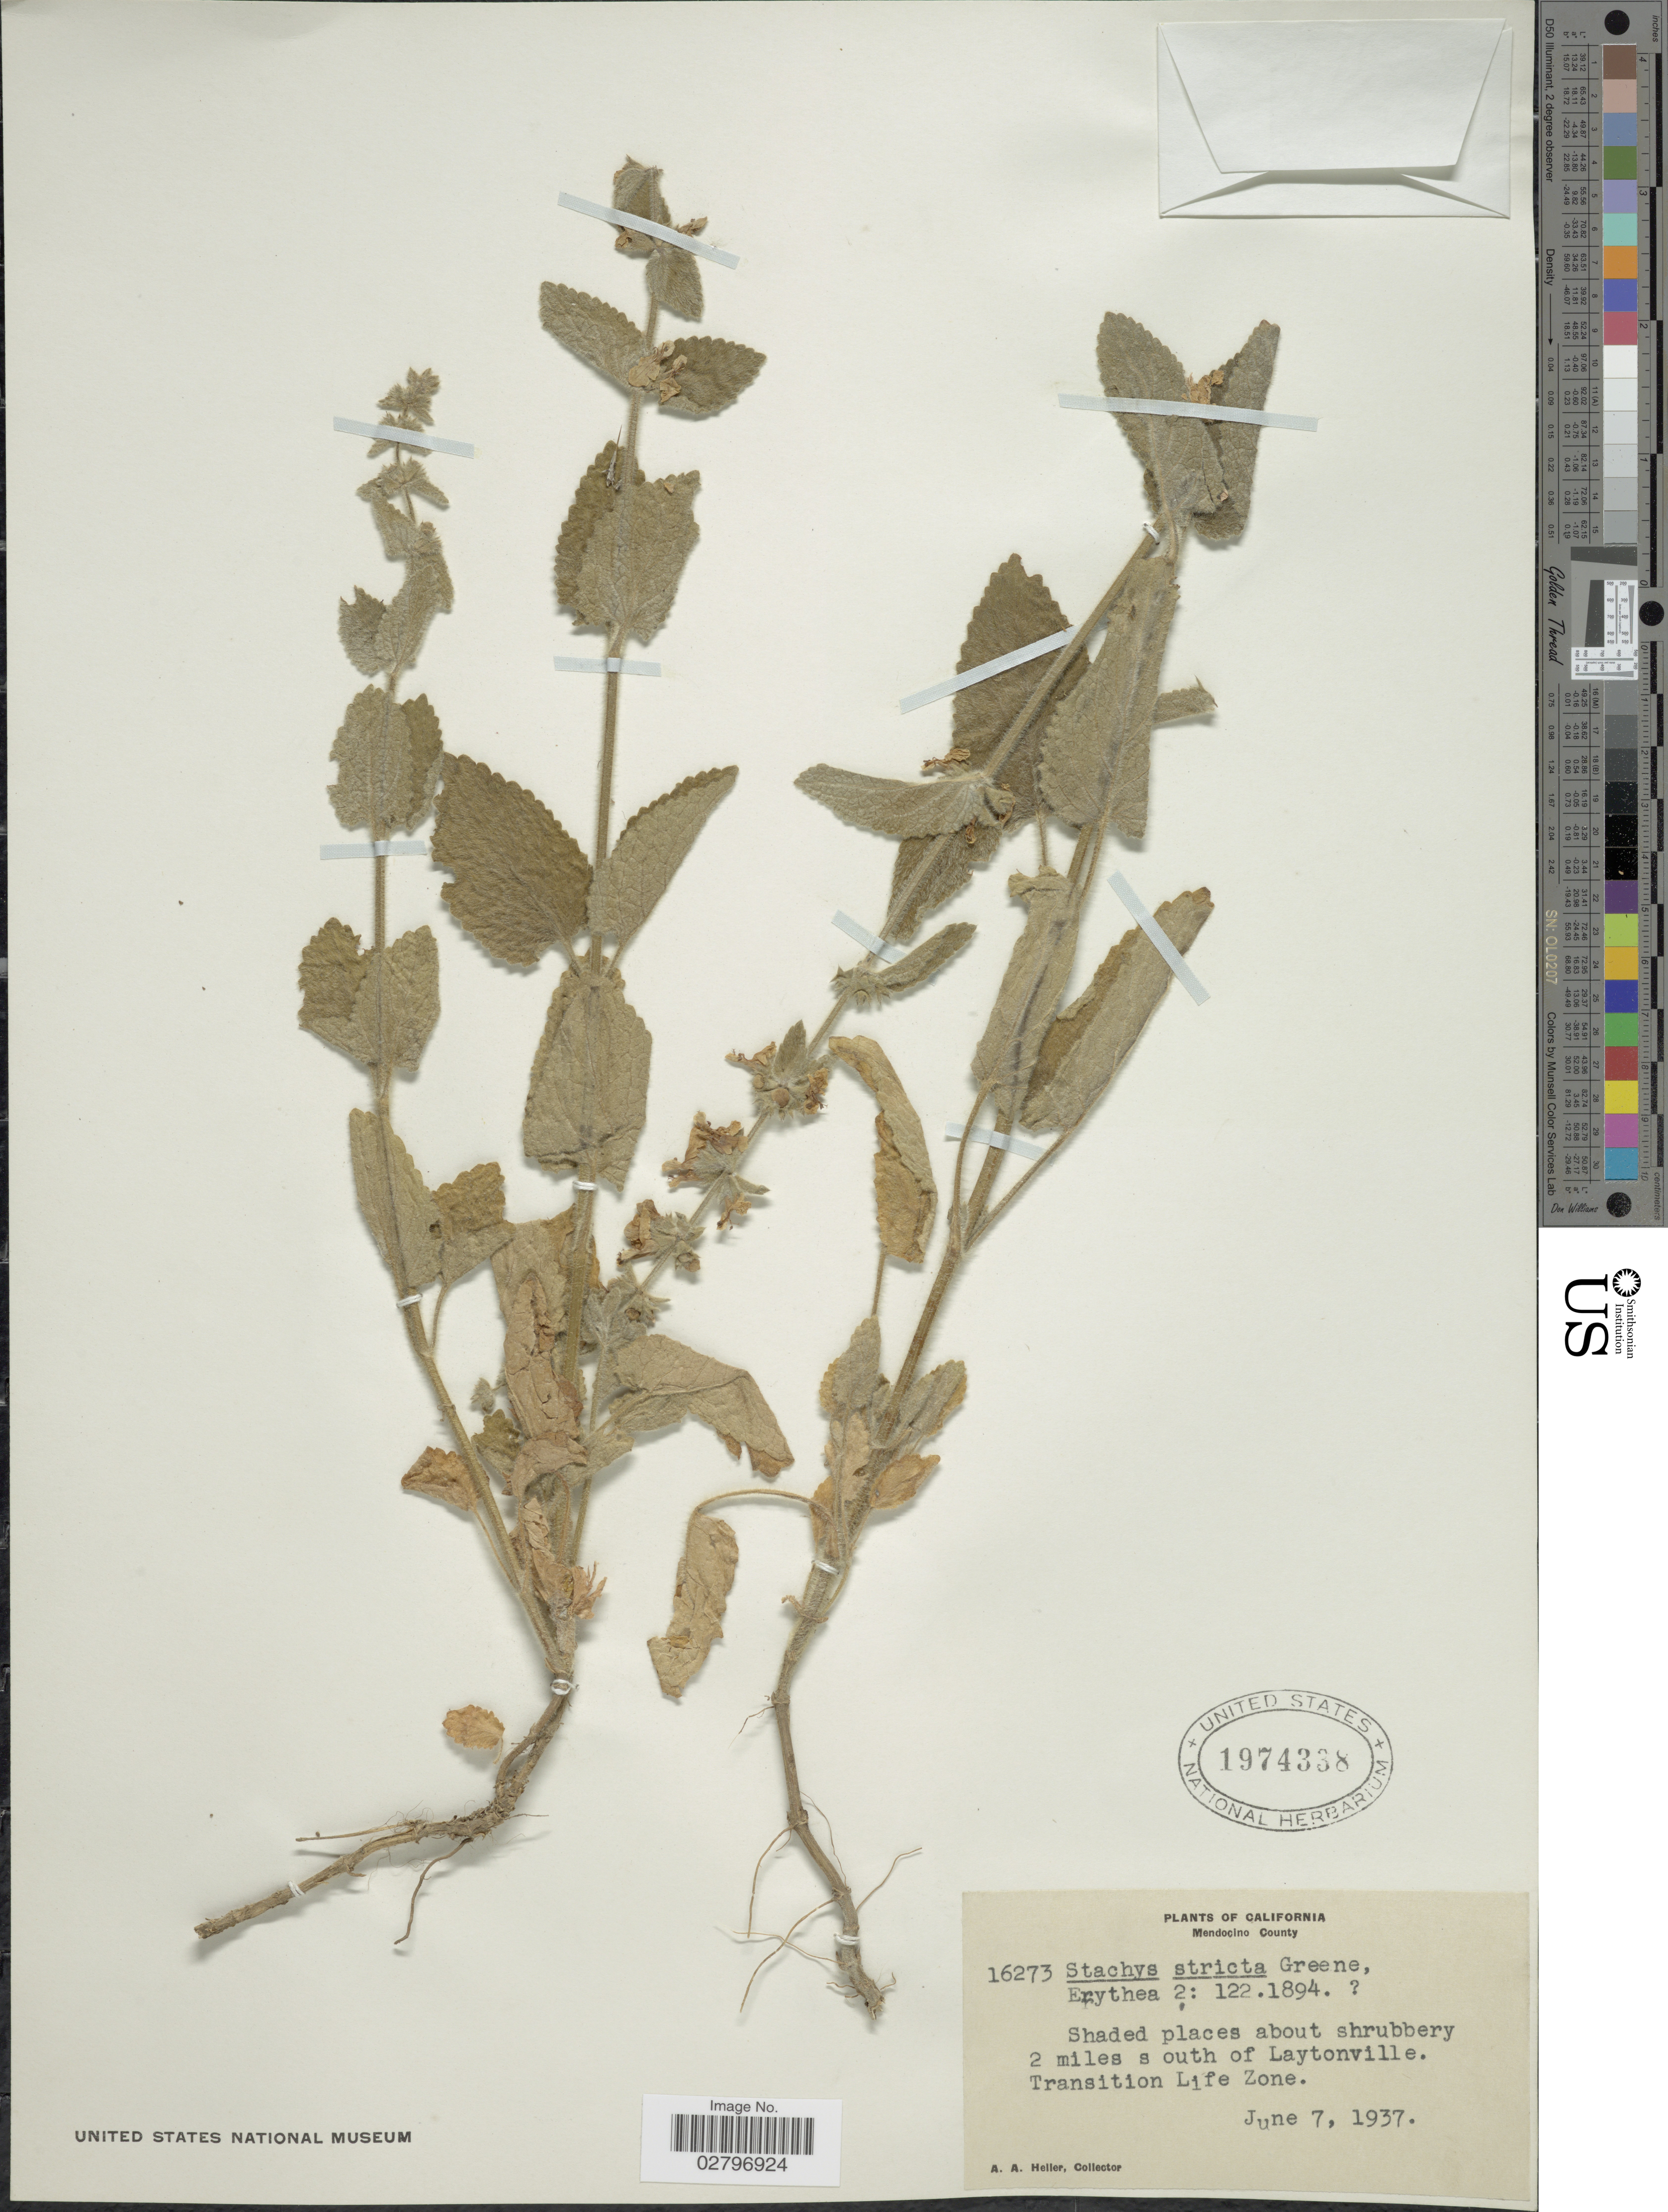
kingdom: Plantae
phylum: Tracheophyta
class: Magnoliopsida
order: Lamiales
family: Lamiaceae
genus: Stachys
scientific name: Stachys stricta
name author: Greene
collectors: A. A. Heller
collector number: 16273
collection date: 1937-06-07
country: United States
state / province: California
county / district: Mendocino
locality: Mendocino County, Shaded places about shrubbery 2 miles south of Laytonville, Transition Life Zone.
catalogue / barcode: US 1974338